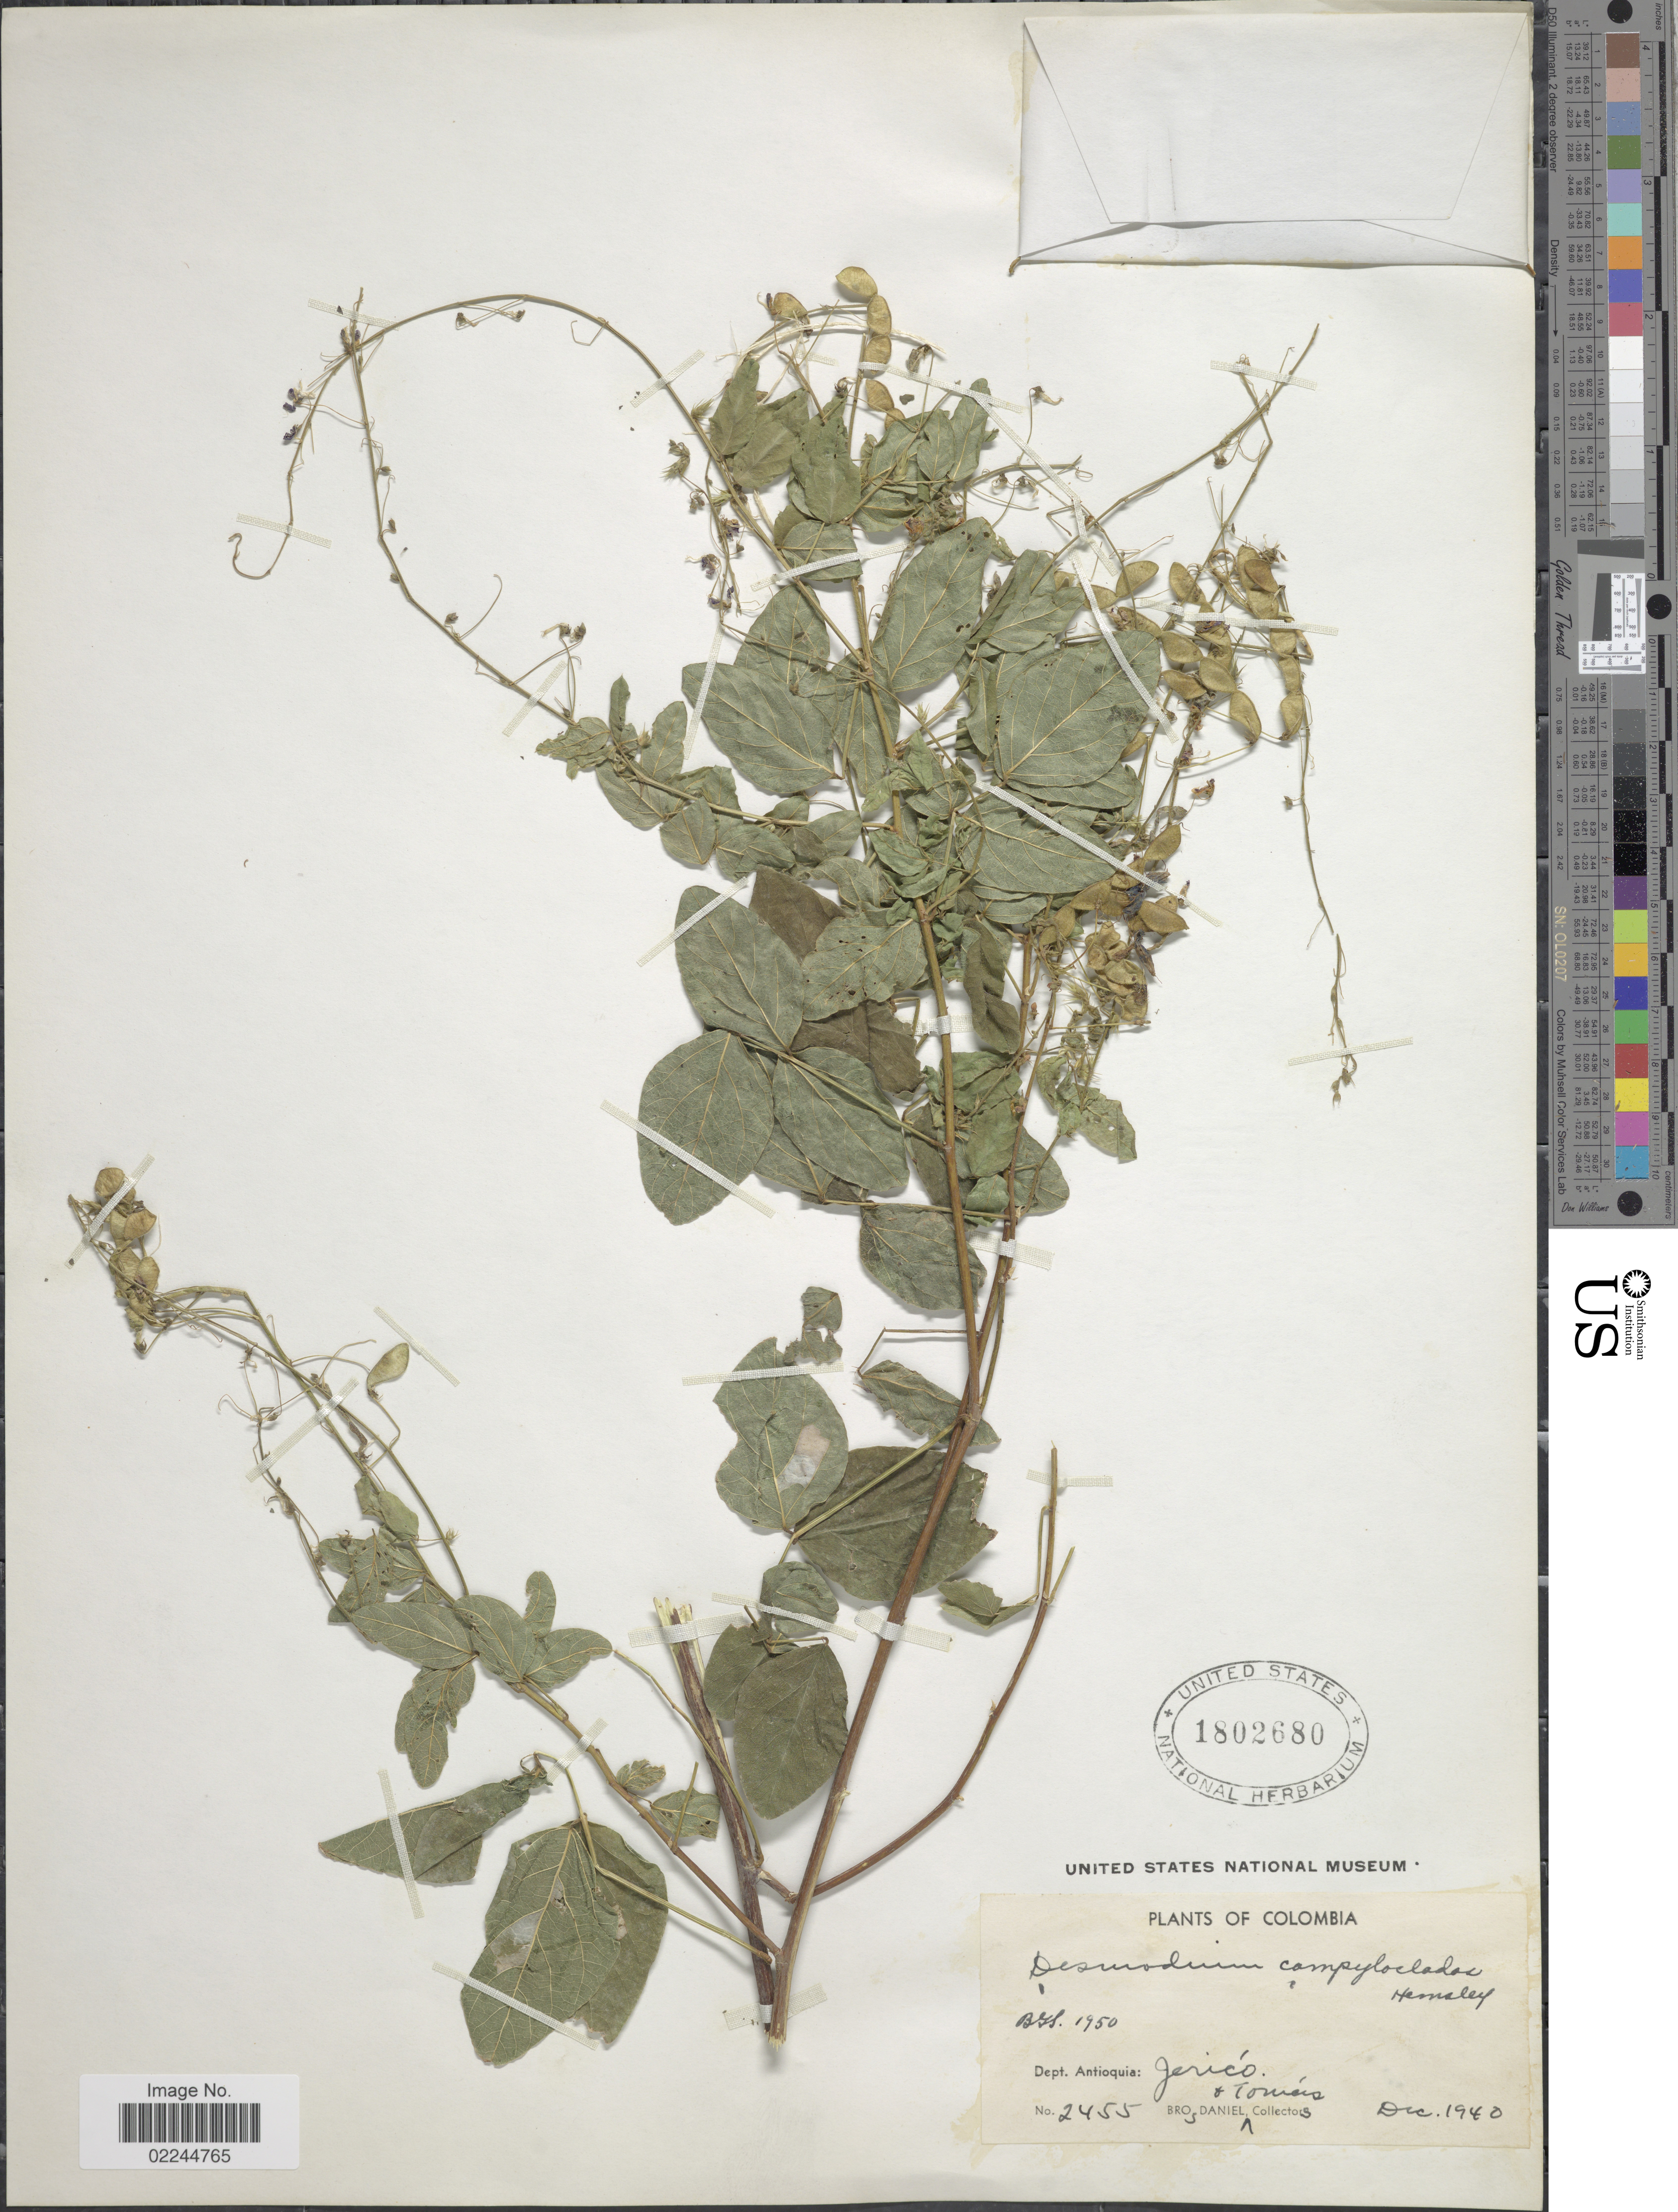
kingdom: Plantae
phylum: Tracheophyta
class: Magnoliopsida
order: Fabales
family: Fabaceae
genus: Desmodium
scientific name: Desmodium campyloclados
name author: Hemsl.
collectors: Bro. Daniel & B. Tomas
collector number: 2455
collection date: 1940-12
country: Colombia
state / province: Antioquia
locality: Jerico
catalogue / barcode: US 1802680